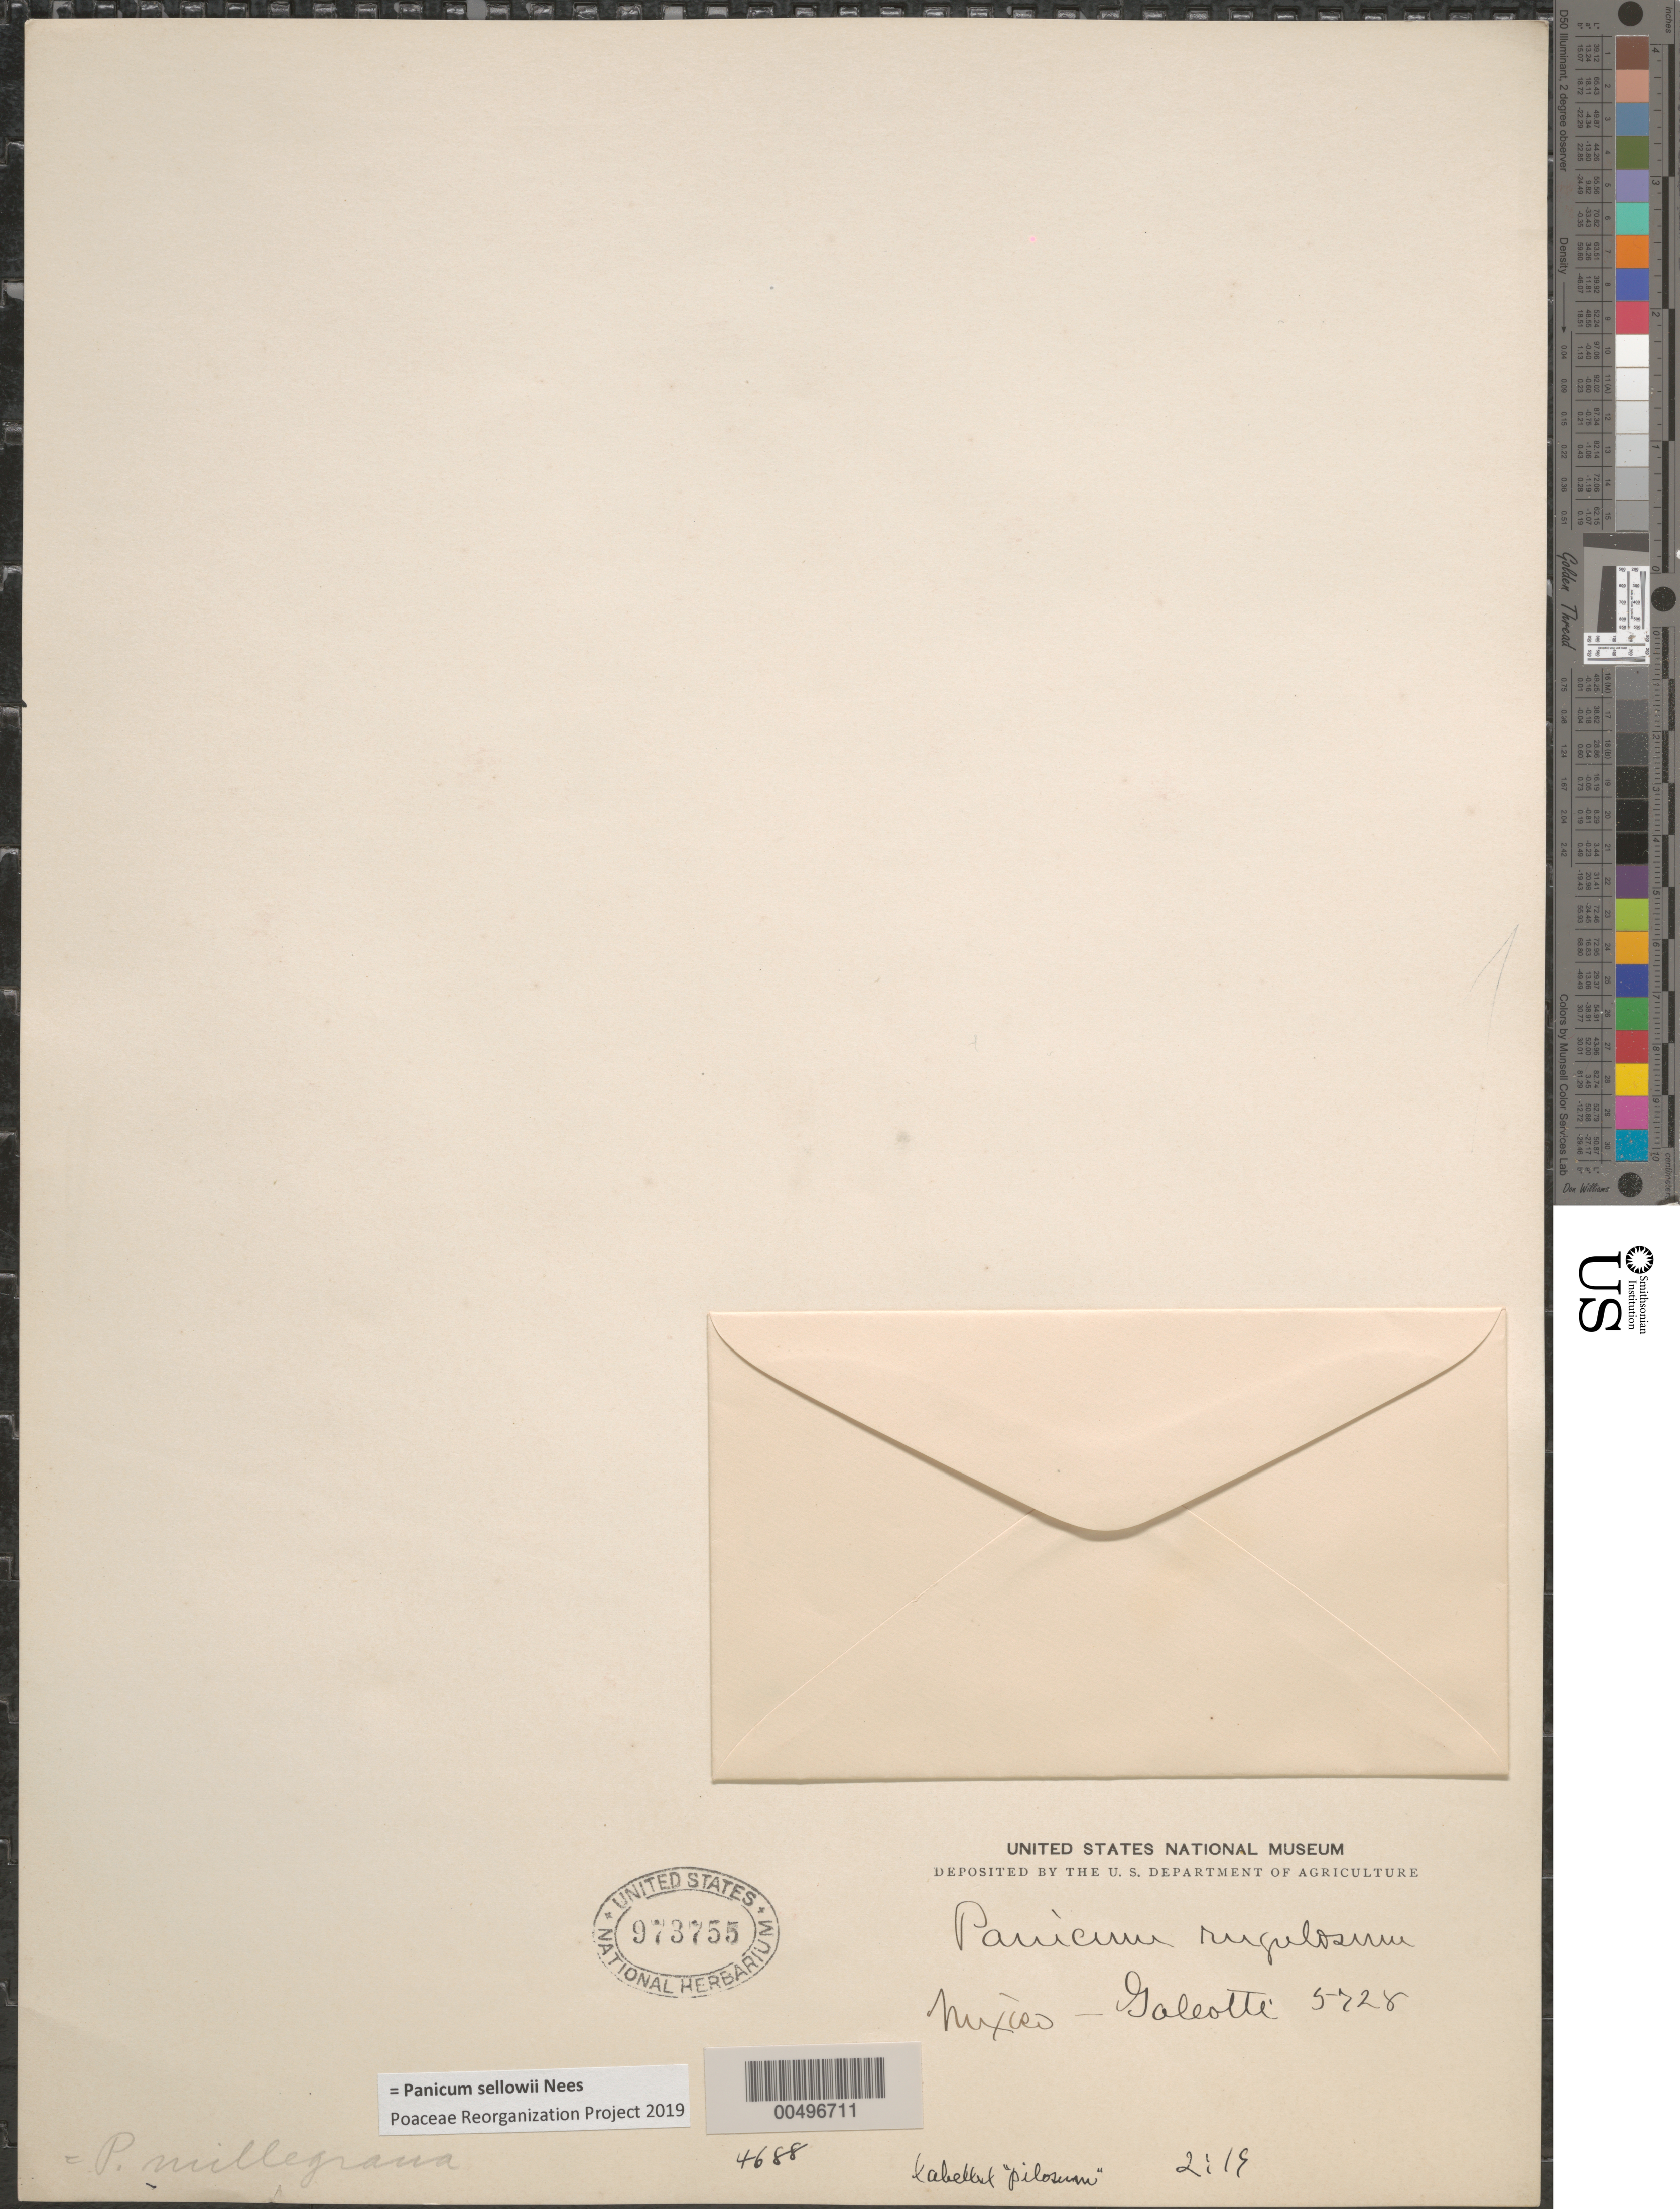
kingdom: Plantae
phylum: Tracheophyta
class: Liliopsida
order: Poales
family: Poaceae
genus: Panicum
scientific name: Panicum sellowii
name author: Nees in Mart.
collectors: H. G. Galeotti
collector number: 5728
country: Mexico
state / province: Durango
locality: San Ramon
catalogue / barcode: US 973755